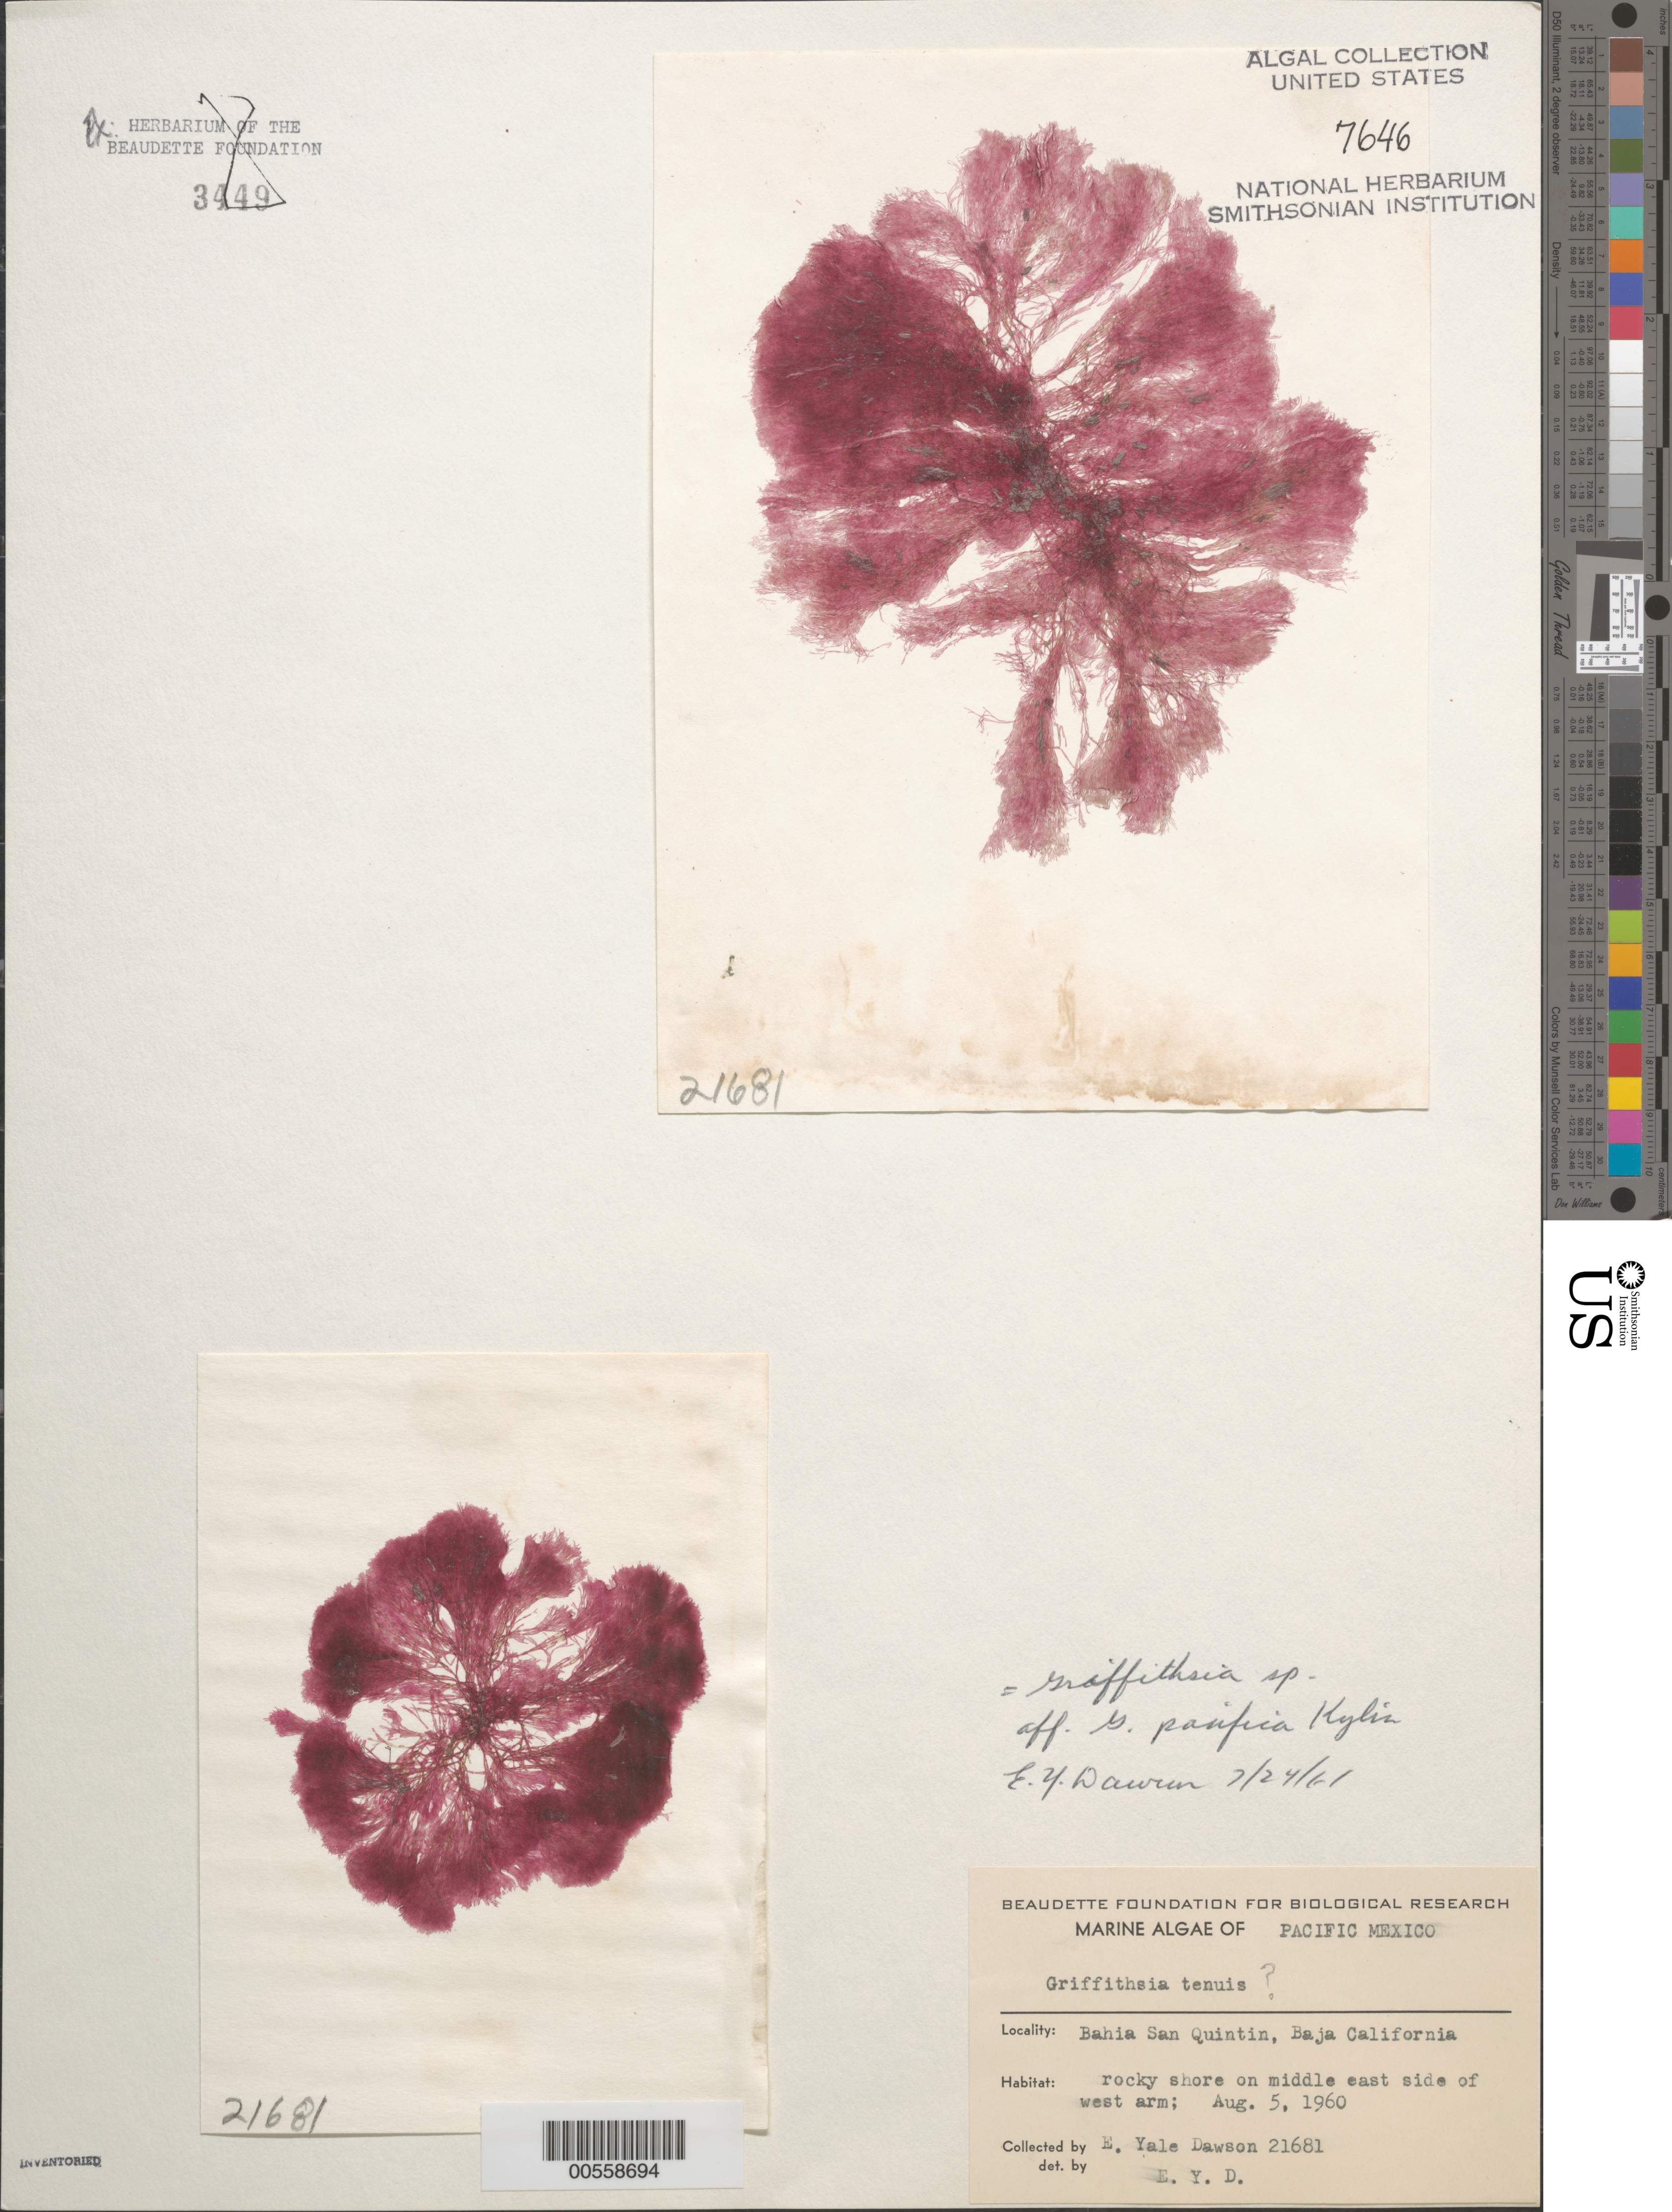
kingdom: Plantae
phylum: Rhodophyta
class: Florideophyceae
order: Ceramiales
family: Wrangeliaceae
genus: Griffithsia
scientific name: Griffithsia pacifica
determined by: Dawson, E. Y.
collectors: E. Y. Dawson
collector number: EYD 21681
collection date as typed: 05 Aug 1960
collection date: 1960-08-05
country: Mexico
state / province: Baja California Norte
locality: Bahia San Quintin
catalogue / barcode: US 7646